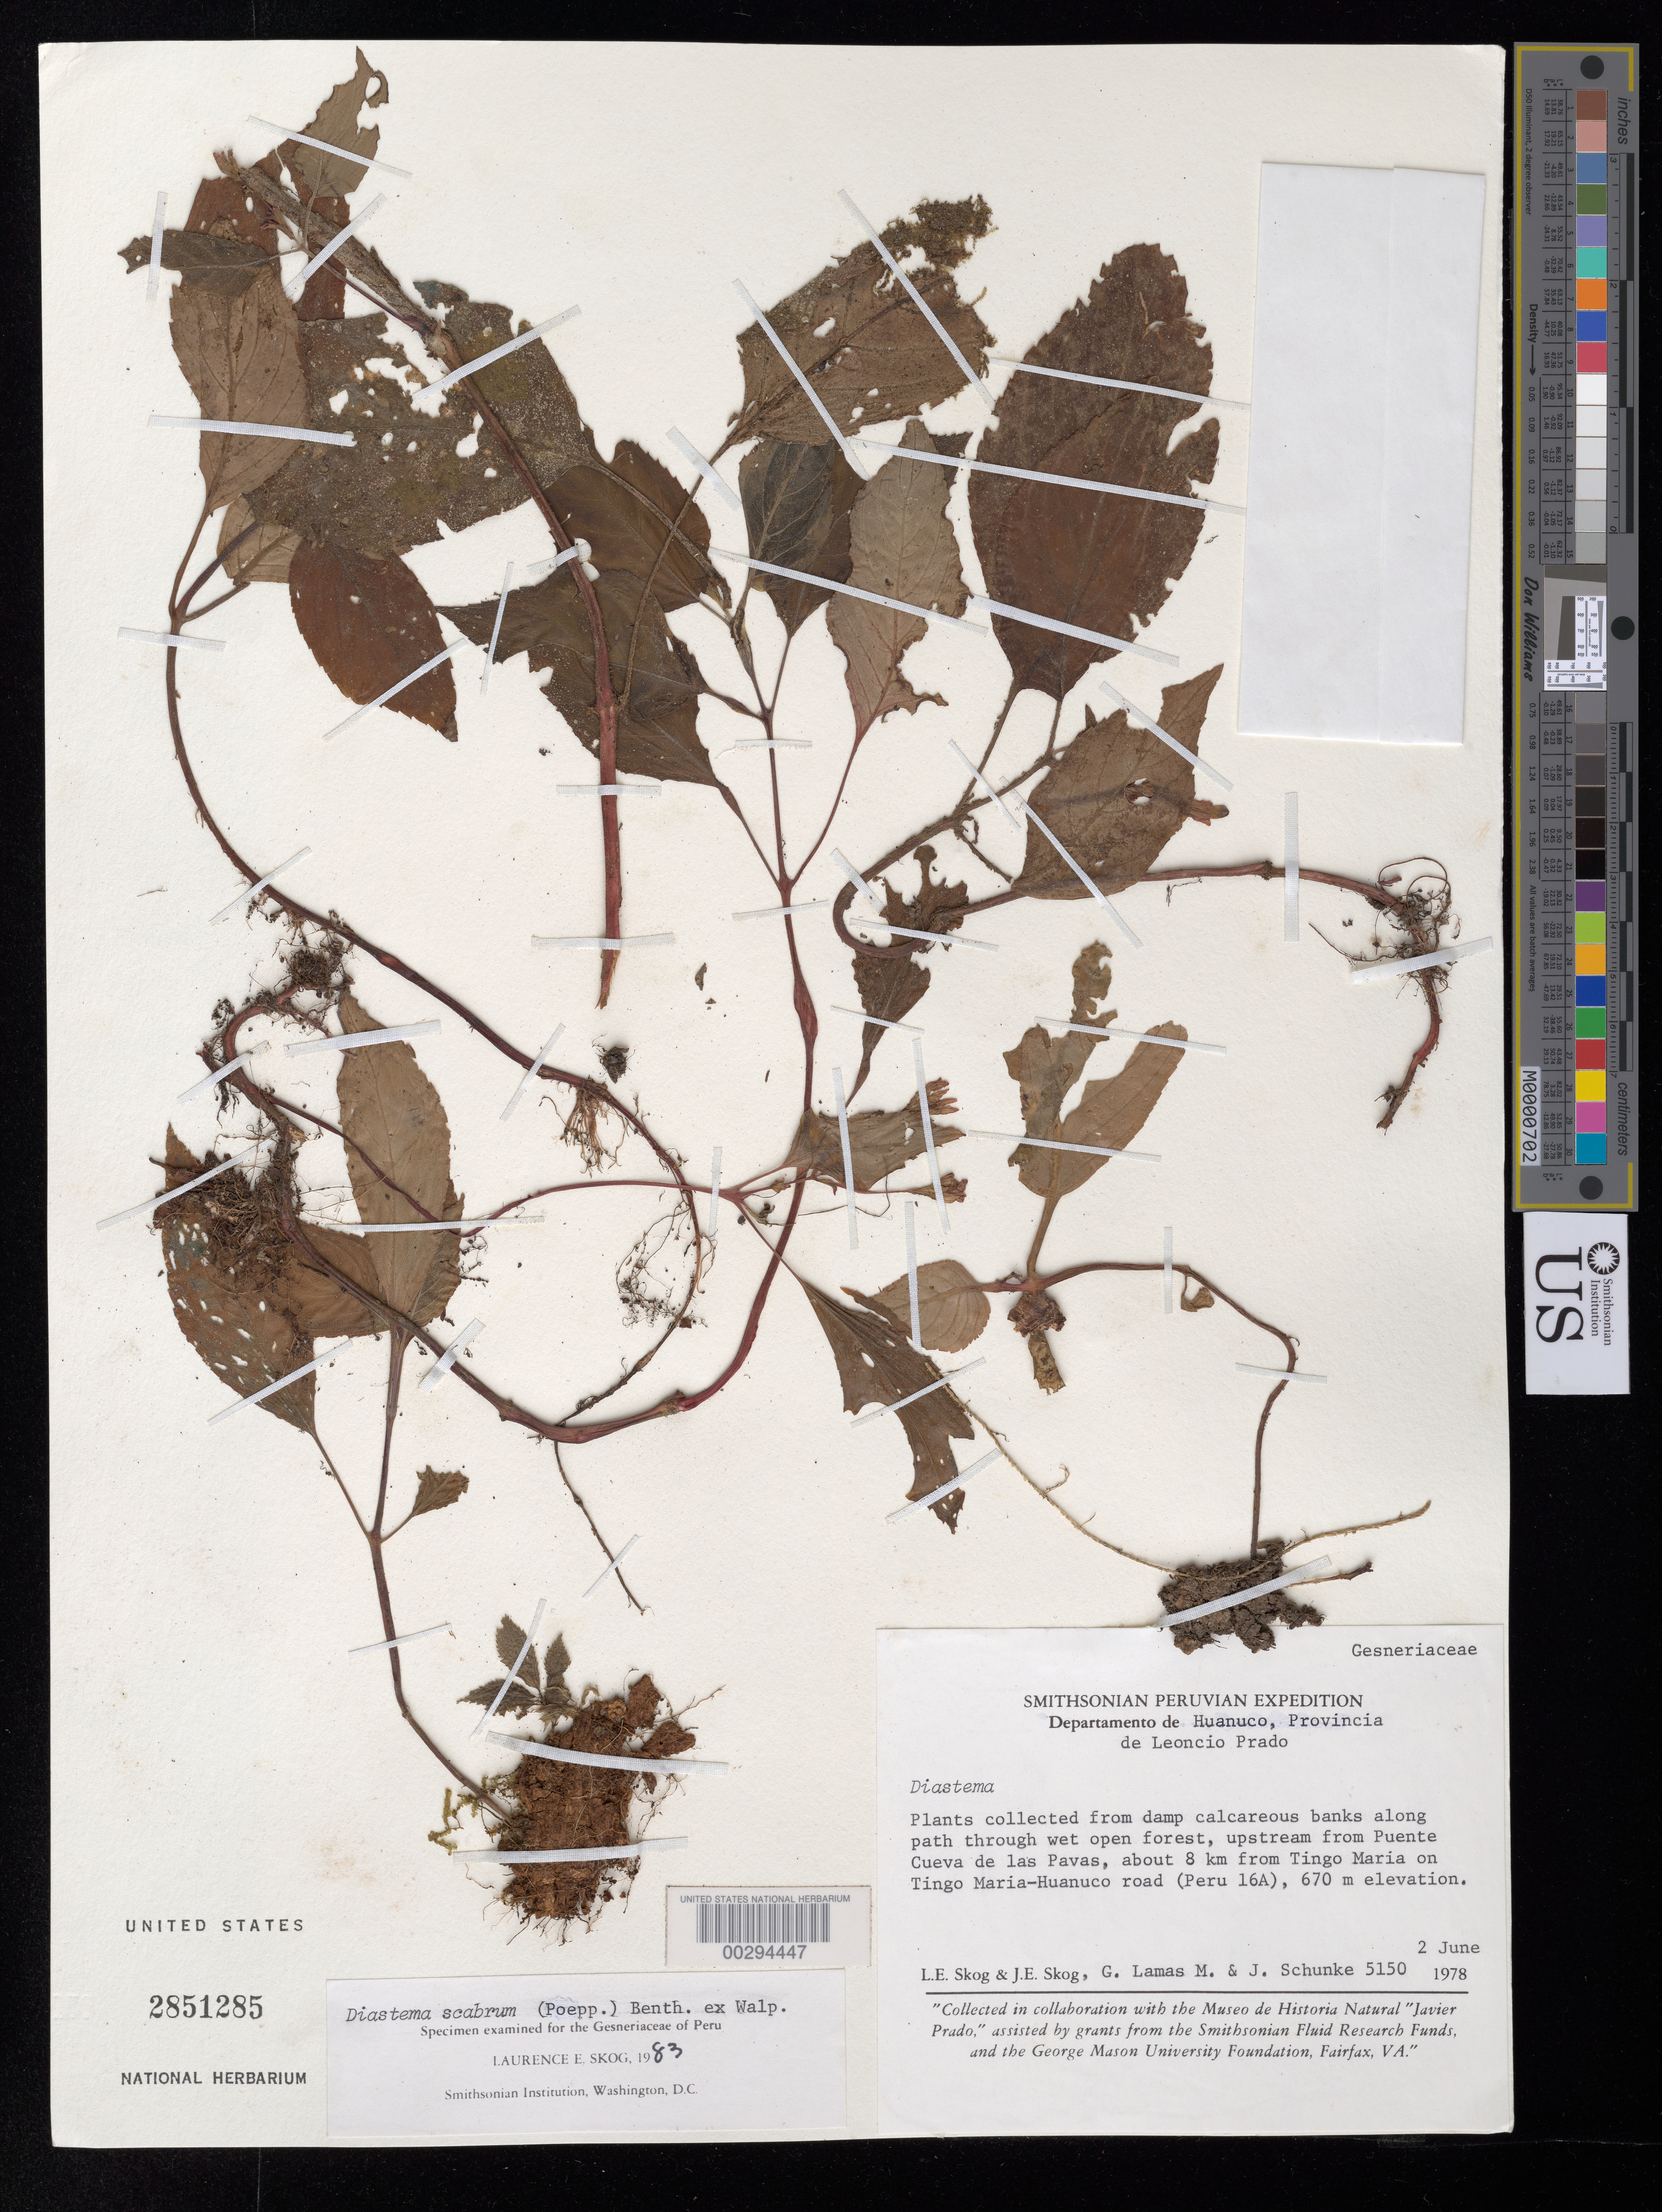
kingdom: Plantae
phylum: Tracheophyta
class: Magnoliopsida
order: Lamiales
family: Gesneriaceae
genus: Diastema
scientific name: Diastema scabrum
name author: (Poepp.) Benth. ex Walp.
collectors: L. E. Skog, J. E. Skog, G. Lamas M. & J. Schunke Vigo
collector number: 5150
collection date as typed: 02 Jun 1978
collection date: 1978-06-02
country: Peru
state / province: Huánuco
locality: Prov. Leoncio Prado; upstream from Puente Cueva de las Pavas, about 8 km from Tingo Maria on Tingo Maria-Huanuco road (Peru 16a)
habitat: Damp calcareous banks along path through wet open forest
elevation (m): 670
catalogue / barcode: US 2851285